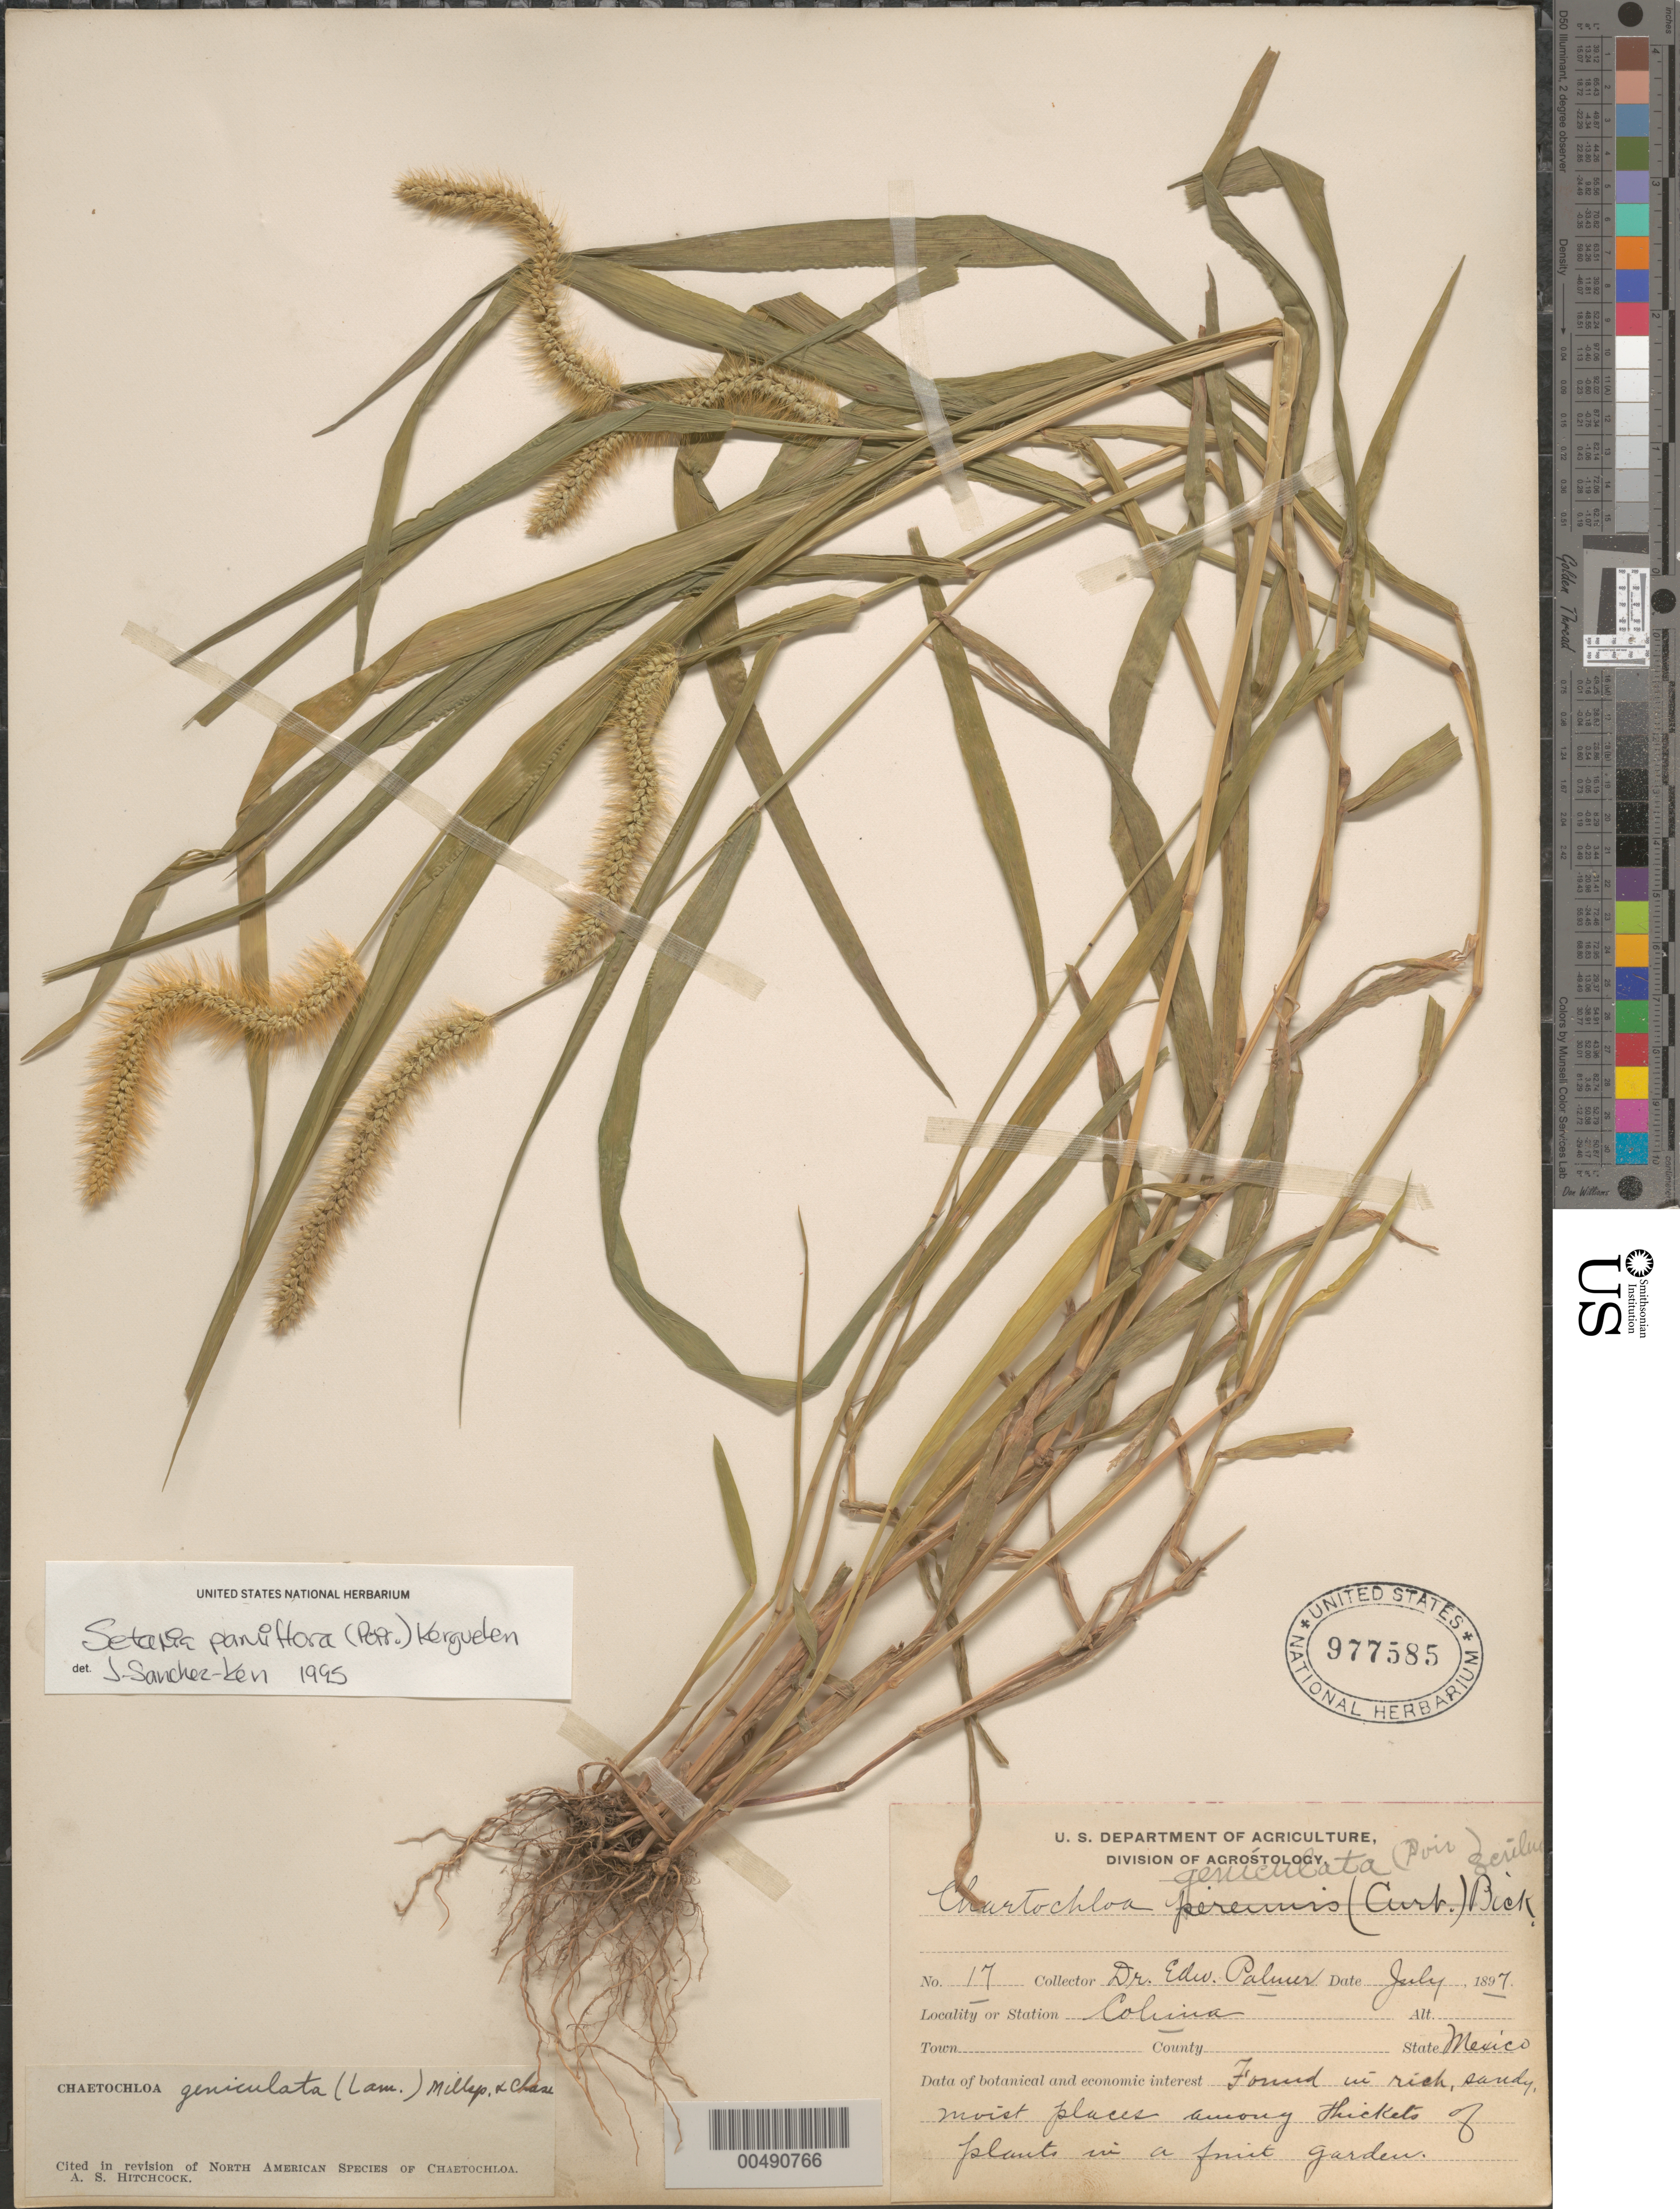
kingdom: Plantae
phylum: Tracheophyta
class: Liliopsida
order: Poales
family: Poaceae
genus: Setaria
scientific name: Setaria geniculata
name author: (Lam.) P. Beauv.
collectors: E. Palmer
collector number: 17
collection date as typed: Jul 1897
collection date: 1897-07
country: Mexico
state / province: Colima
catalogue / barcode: US 977585